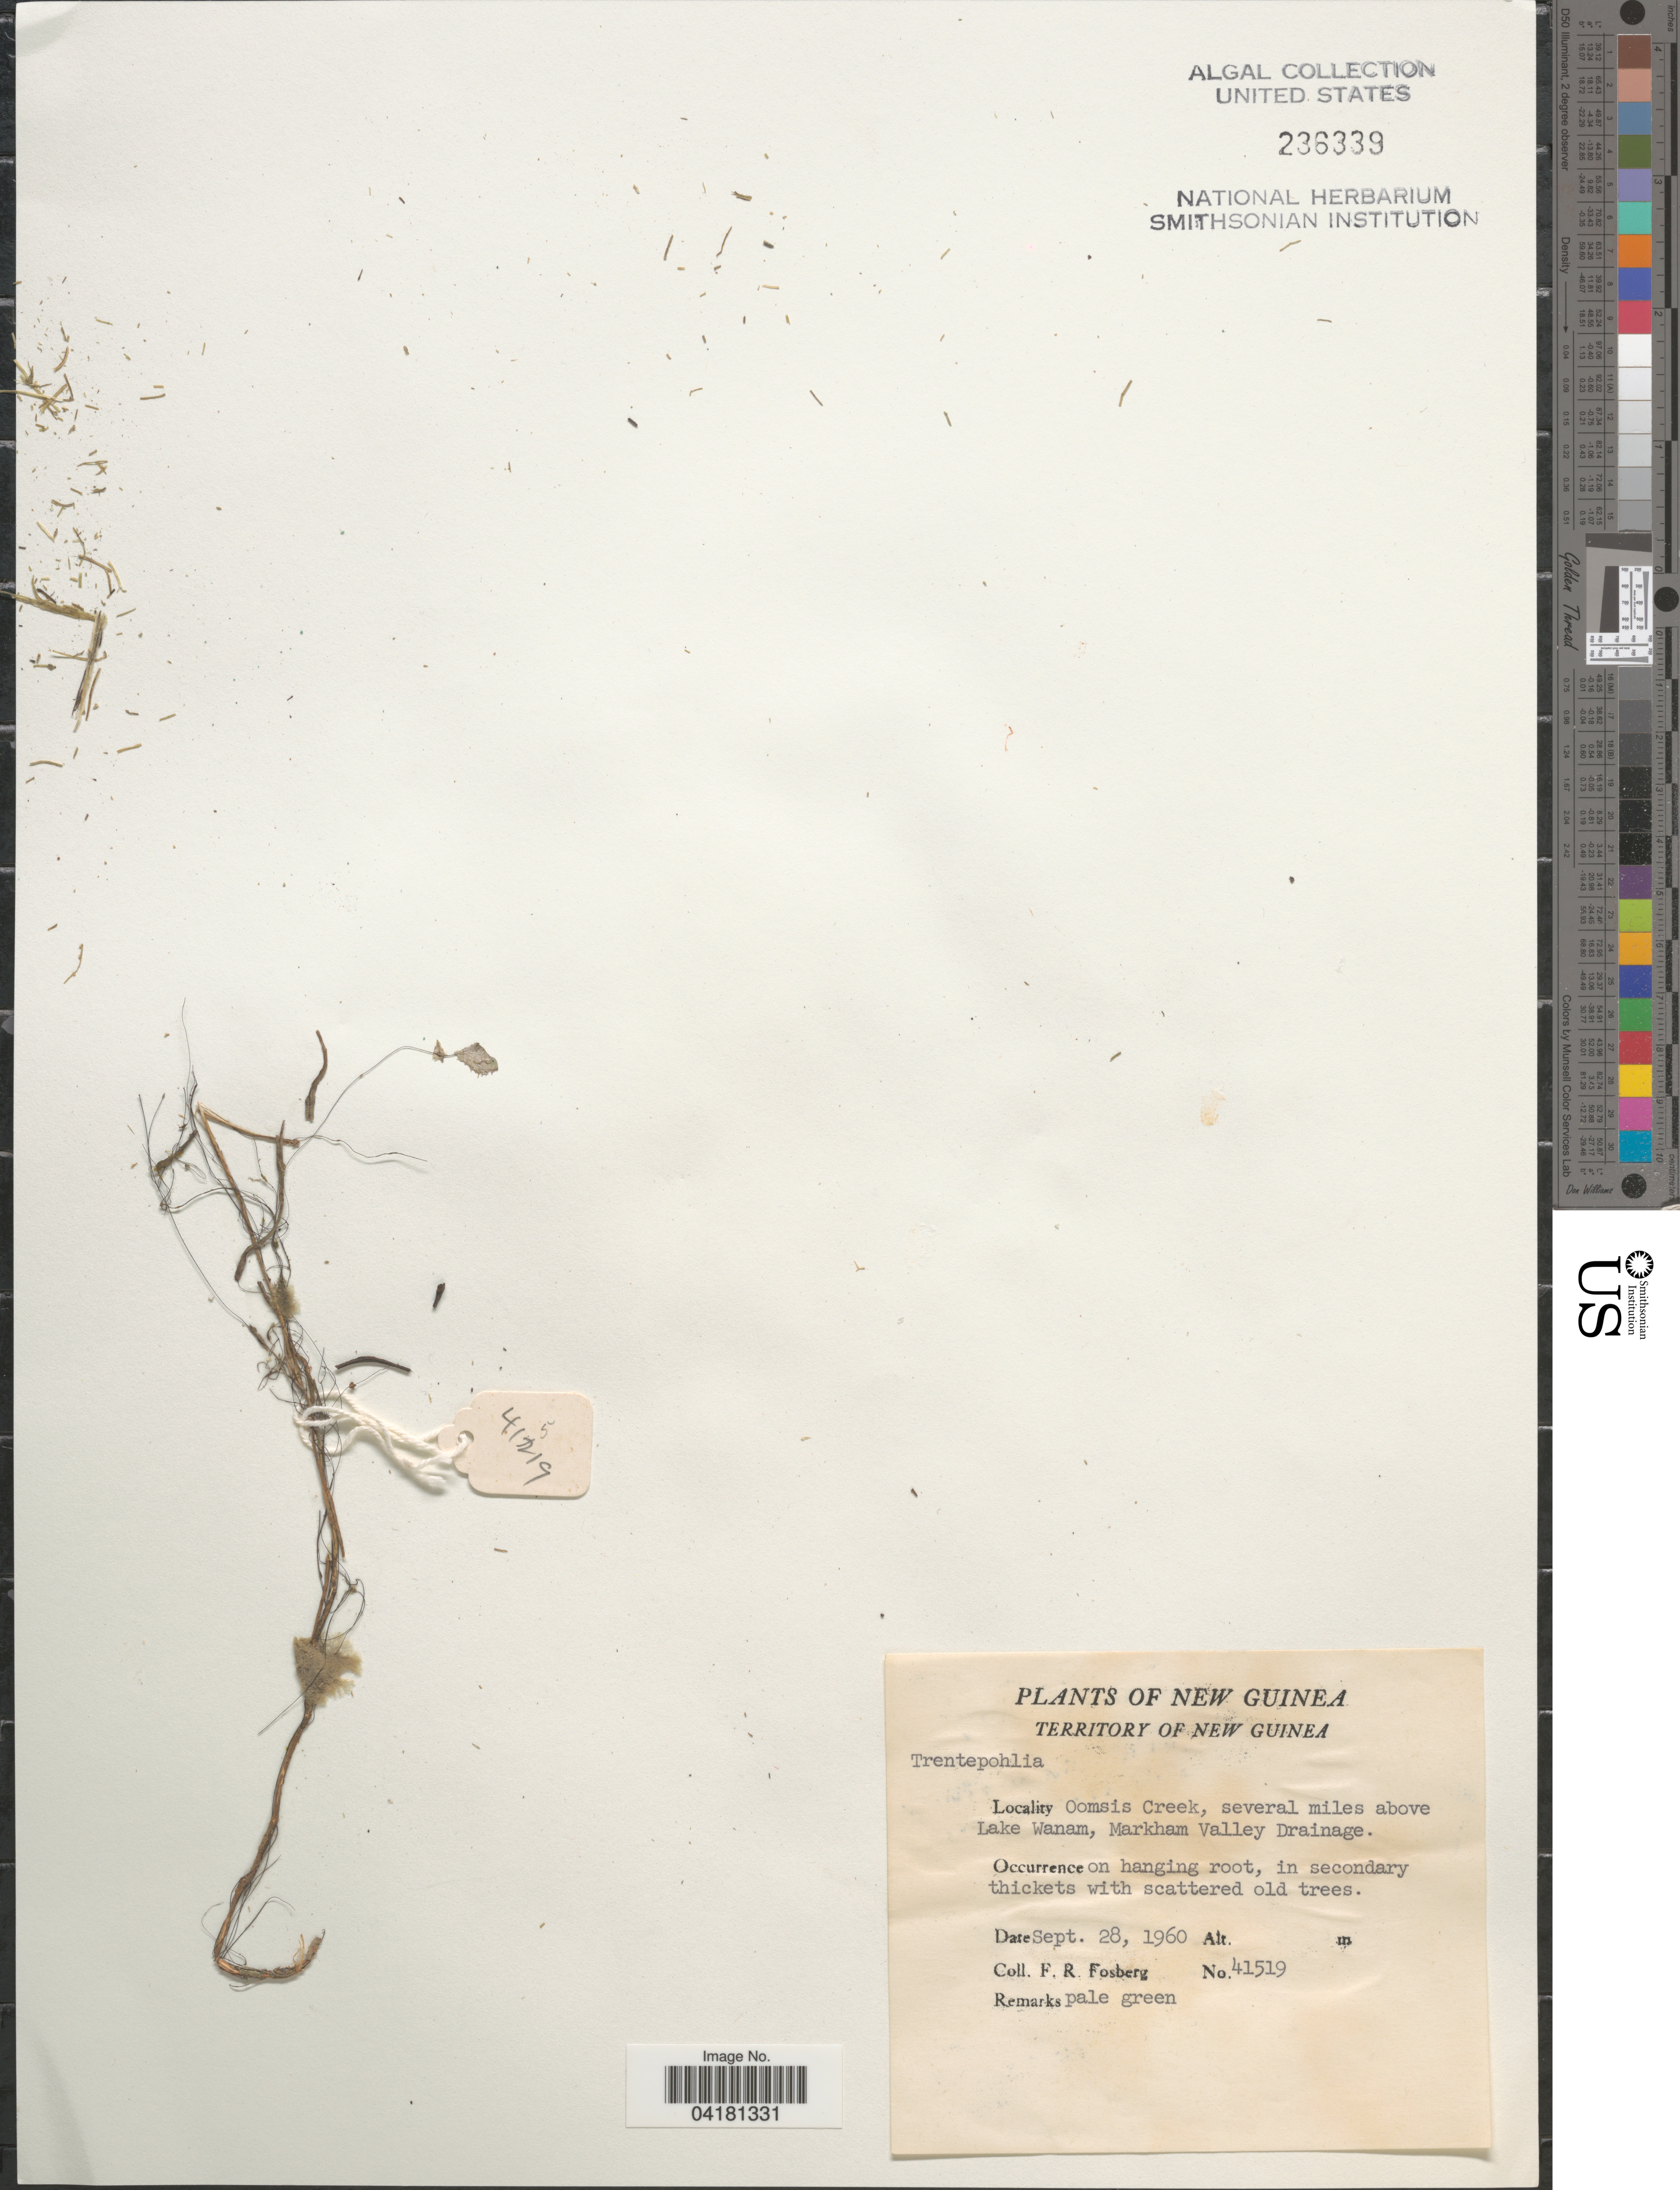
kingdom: Plantae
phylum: Chlorophyta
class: Ulvophyceae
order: Trentepohliales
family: Trentepohliaceae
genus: Trentepohlia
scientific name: Trentepohlia sp.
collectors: F. R. Fosberg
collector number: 41519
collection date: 1960-09-28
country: Papua New Guinea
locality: Territory of New Guinea. Oomsis Creek, several miles above Lake Wanam, Markham Valley Drainage.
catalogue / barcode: US 236339